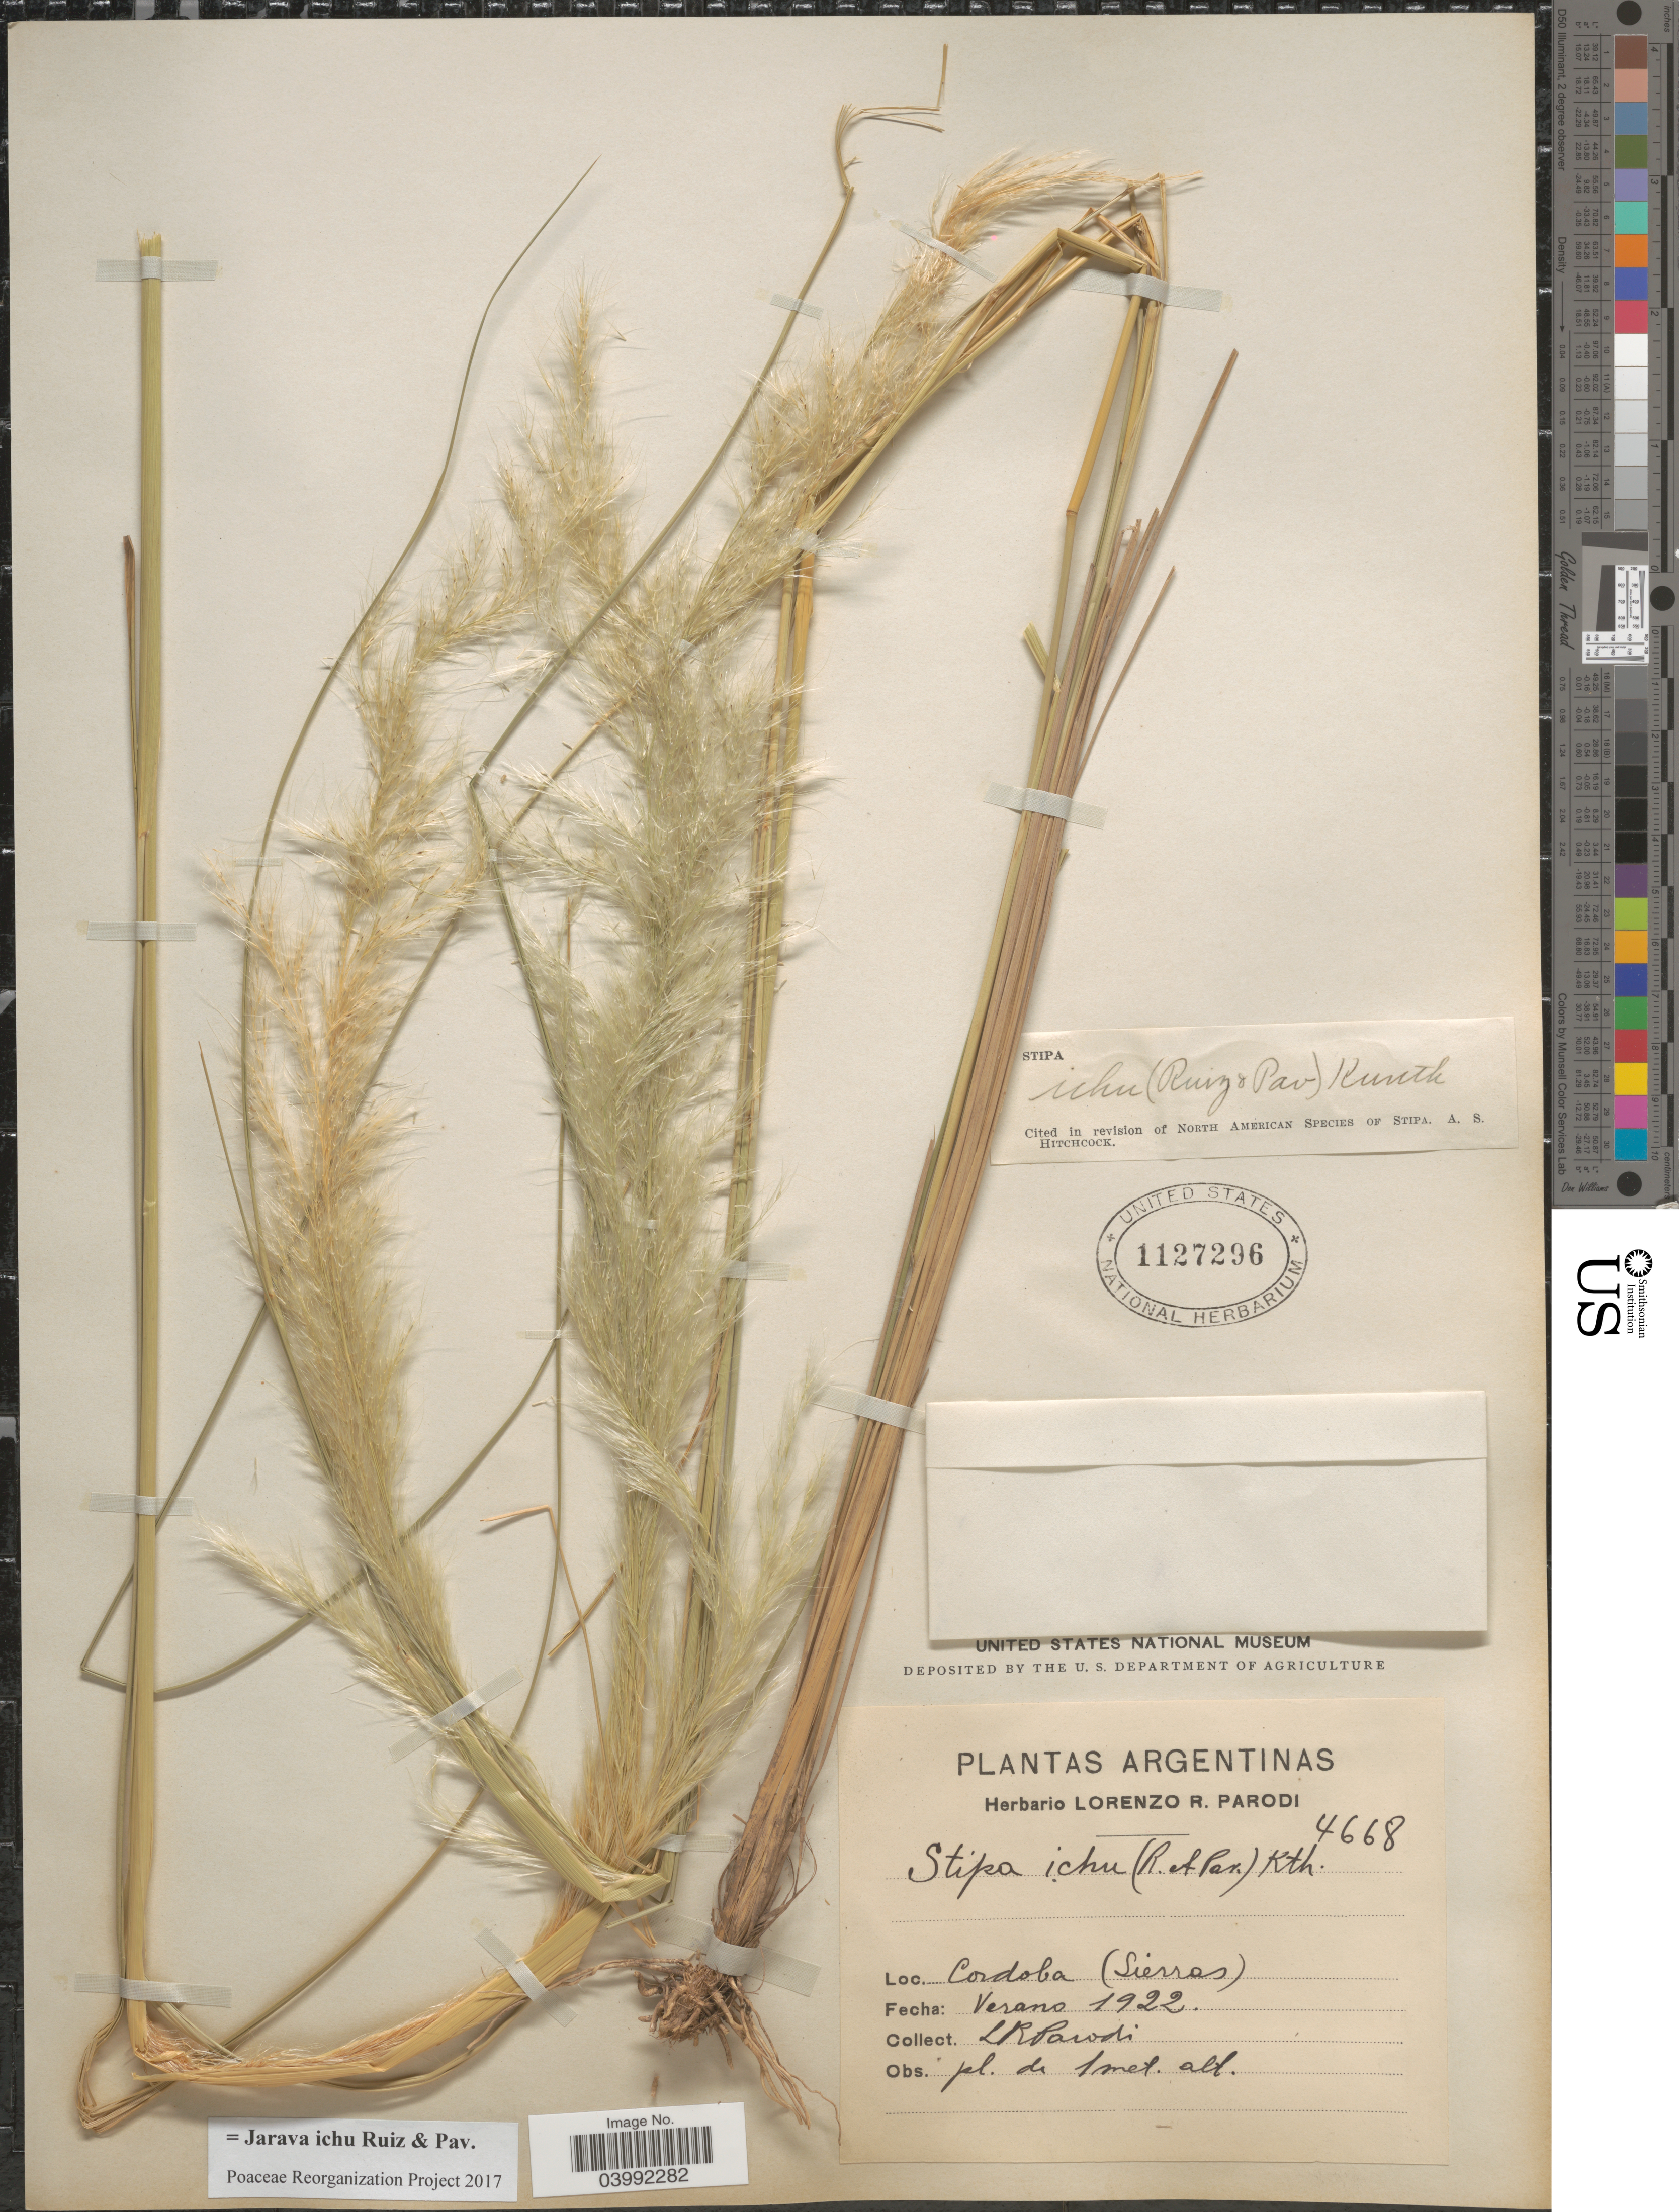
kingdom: Plantae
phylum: Tracheophyta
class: Liliopsida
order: Poales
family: Poaceae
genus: Jarava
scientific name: Jarava ichu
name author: Ruiz & Pav.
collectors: L. R. Parodi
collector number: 4668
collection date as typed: Verano 1922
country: Argentina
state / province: Cordoba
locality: Sierras.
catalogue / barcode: US 1127296